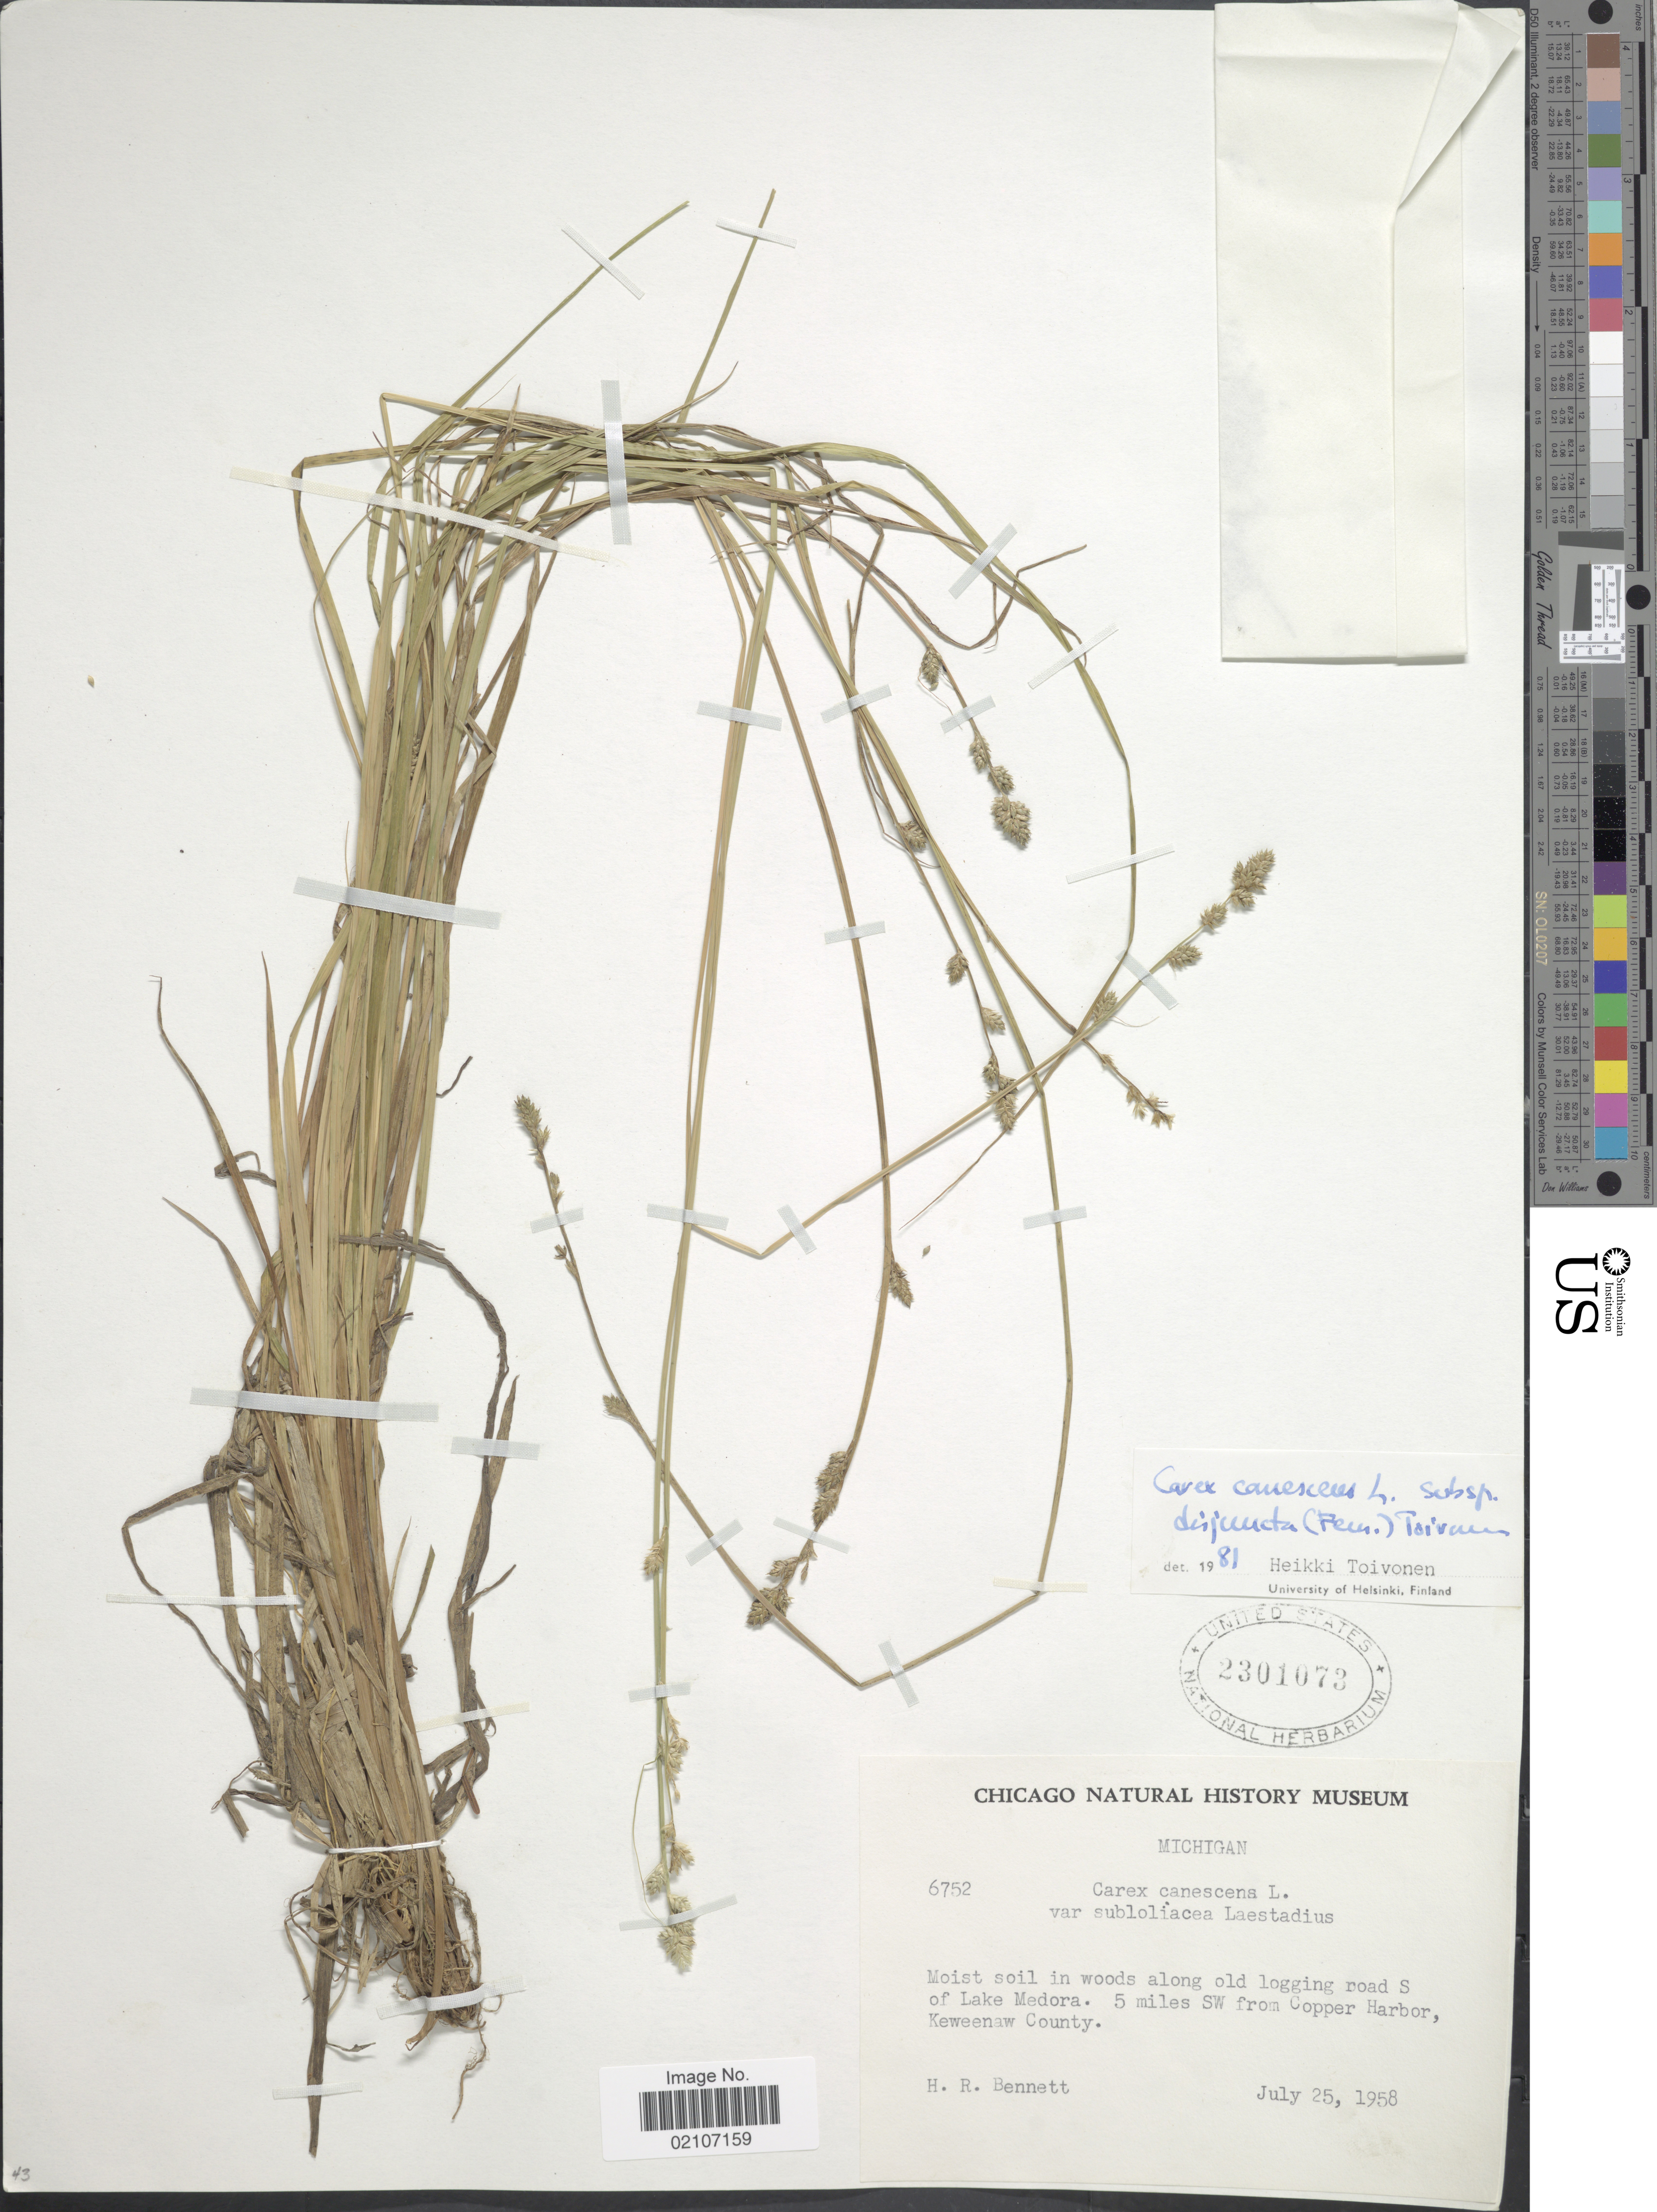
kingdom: Plantae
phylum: Tracheophyta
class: Liliopsida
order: Poales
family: Cyperaceae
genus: Carex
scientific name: Carex canescens var. disjuncta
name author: Fernald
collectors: H. R. Bennett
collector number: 6752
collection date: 1958-07-25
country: United States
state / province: Michigan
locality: Moist soil in woods along old logging road S of Lake Medora. 5 miles SW from Copper Harbor, Keweenaw County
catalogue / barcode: US 2301073